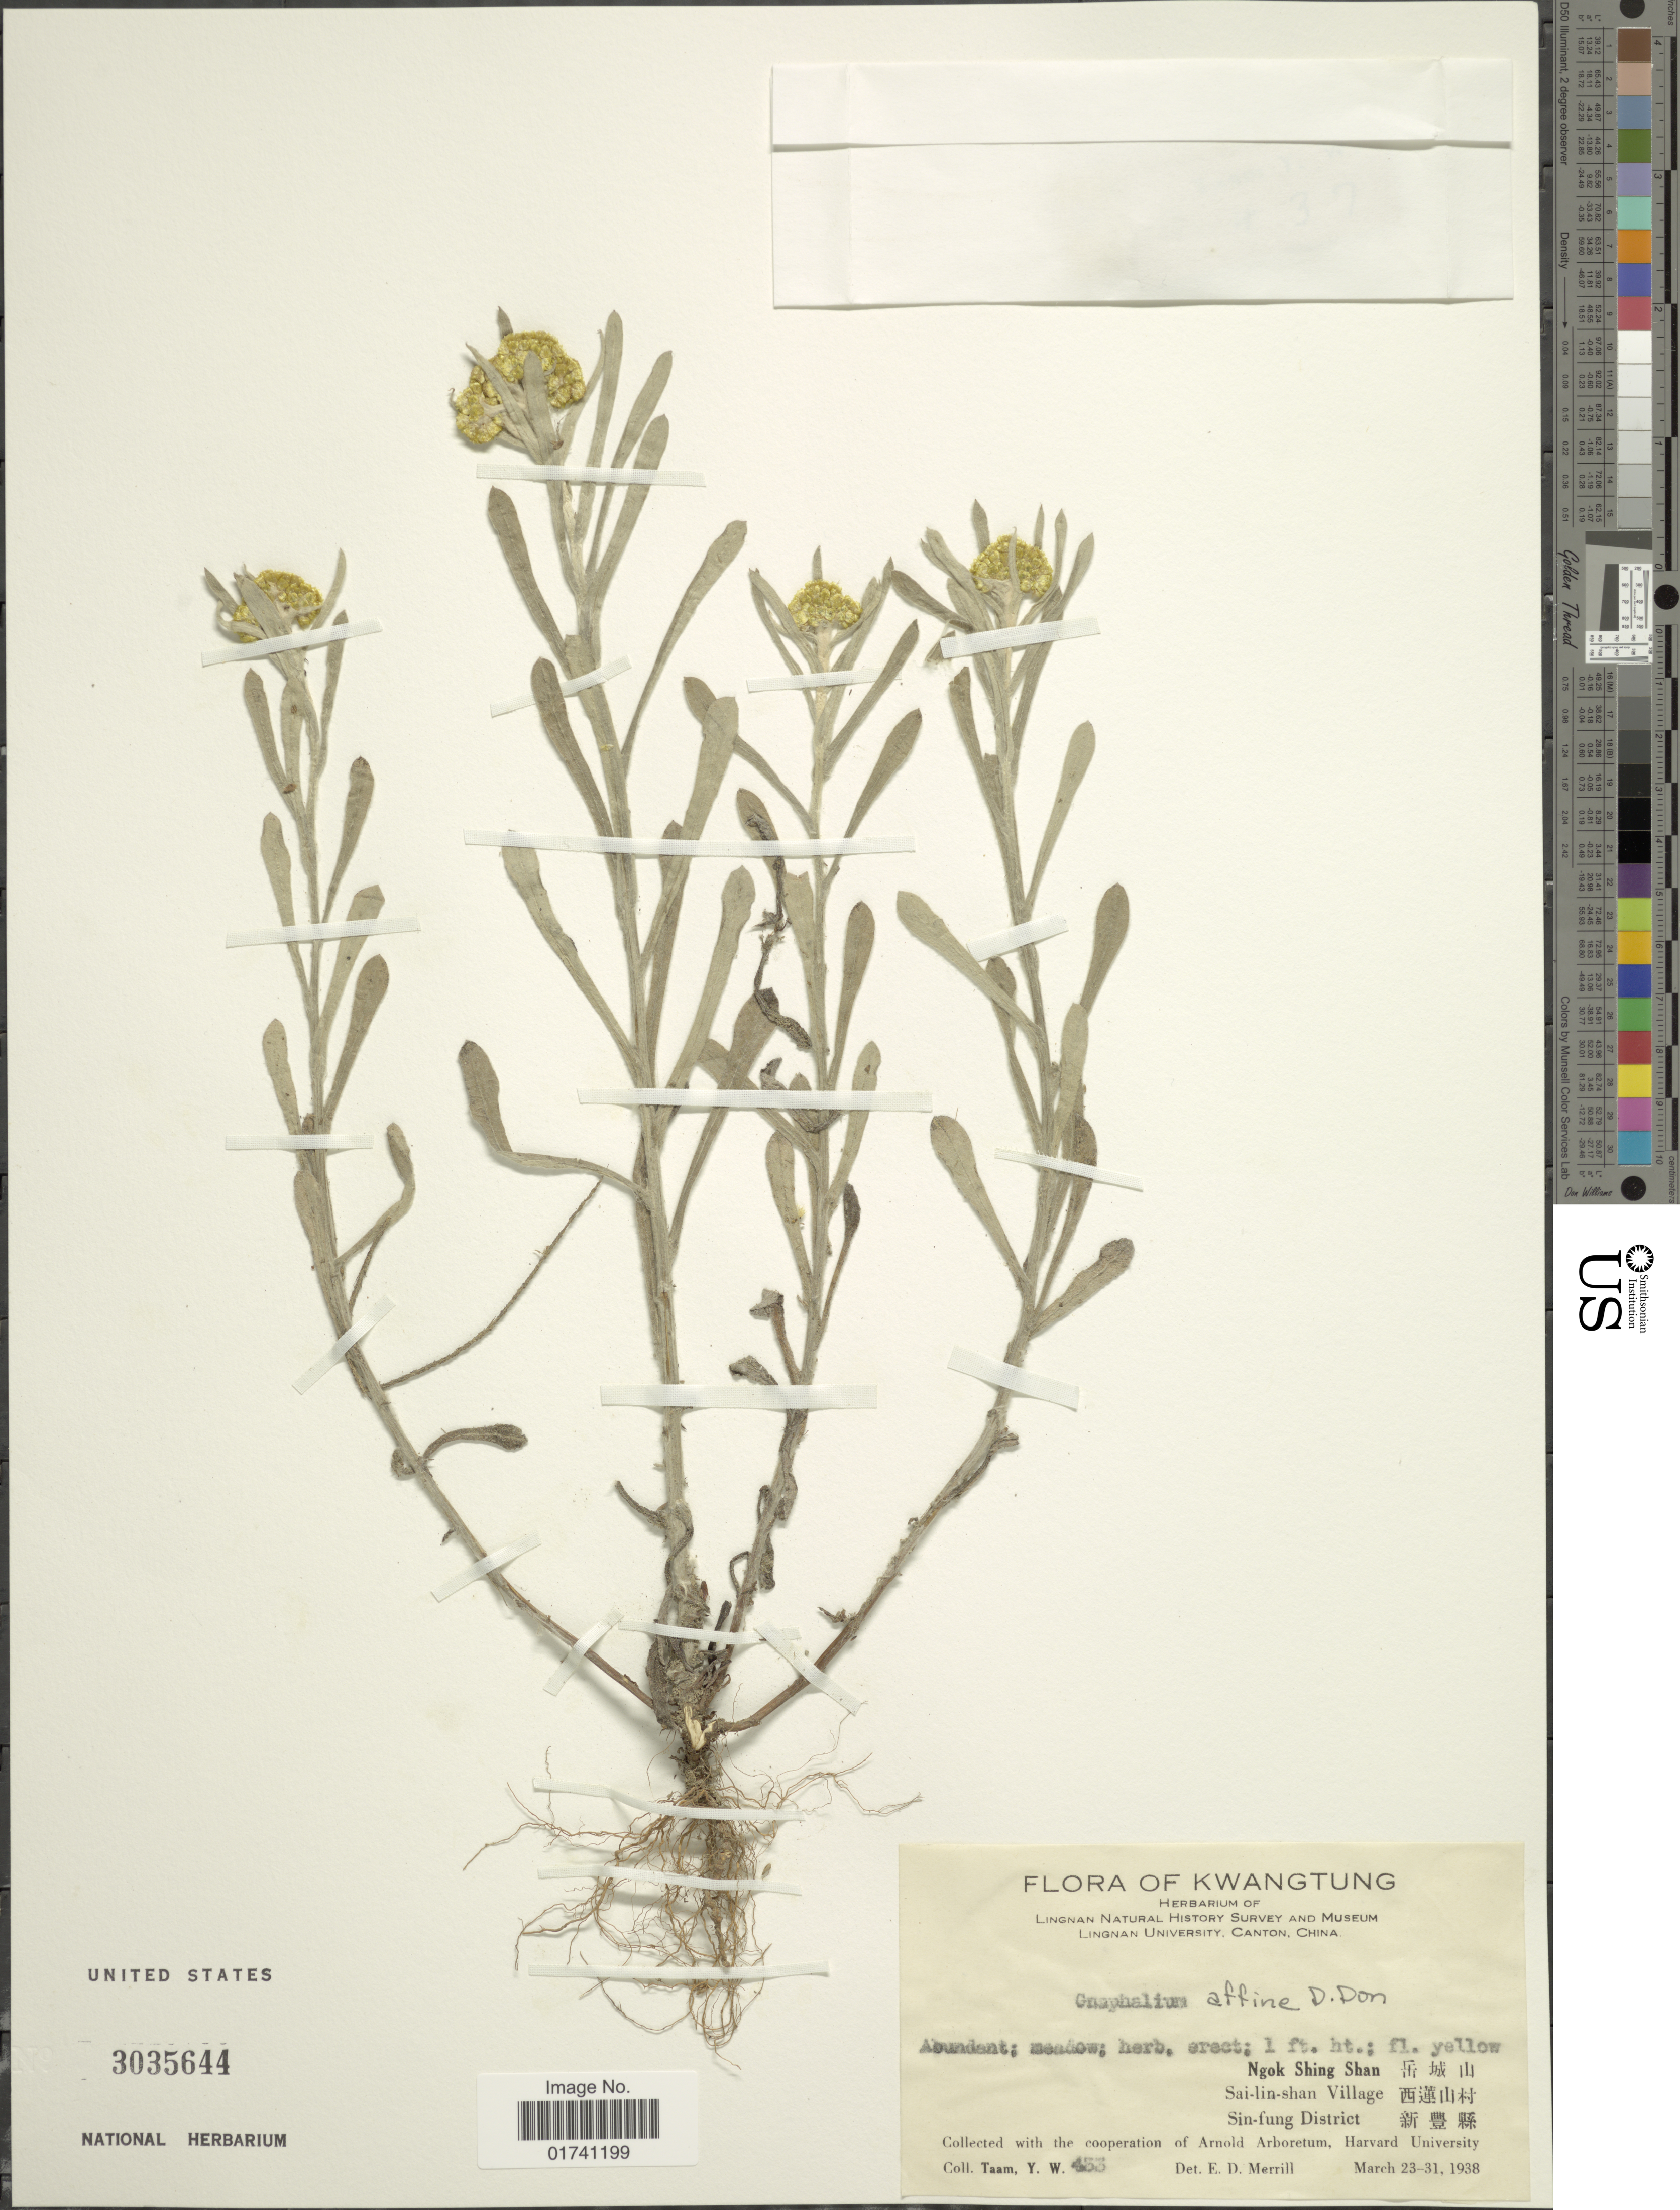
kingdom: Plantae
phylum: Tracheophyta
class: Magnoliopsida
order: Asterales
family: Asteraceae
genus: Laphangium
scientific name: Laphangium affine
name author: (D. Don) Tzvelev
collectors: Y. W. Taam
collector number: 453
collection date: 1938-03-23/1938-03-31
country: China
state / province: Guangdong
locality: Kwangtung. Ngok Shing Shan. Sai-Lin-Shan Village. Sin Fung District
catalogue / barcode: US 3035644